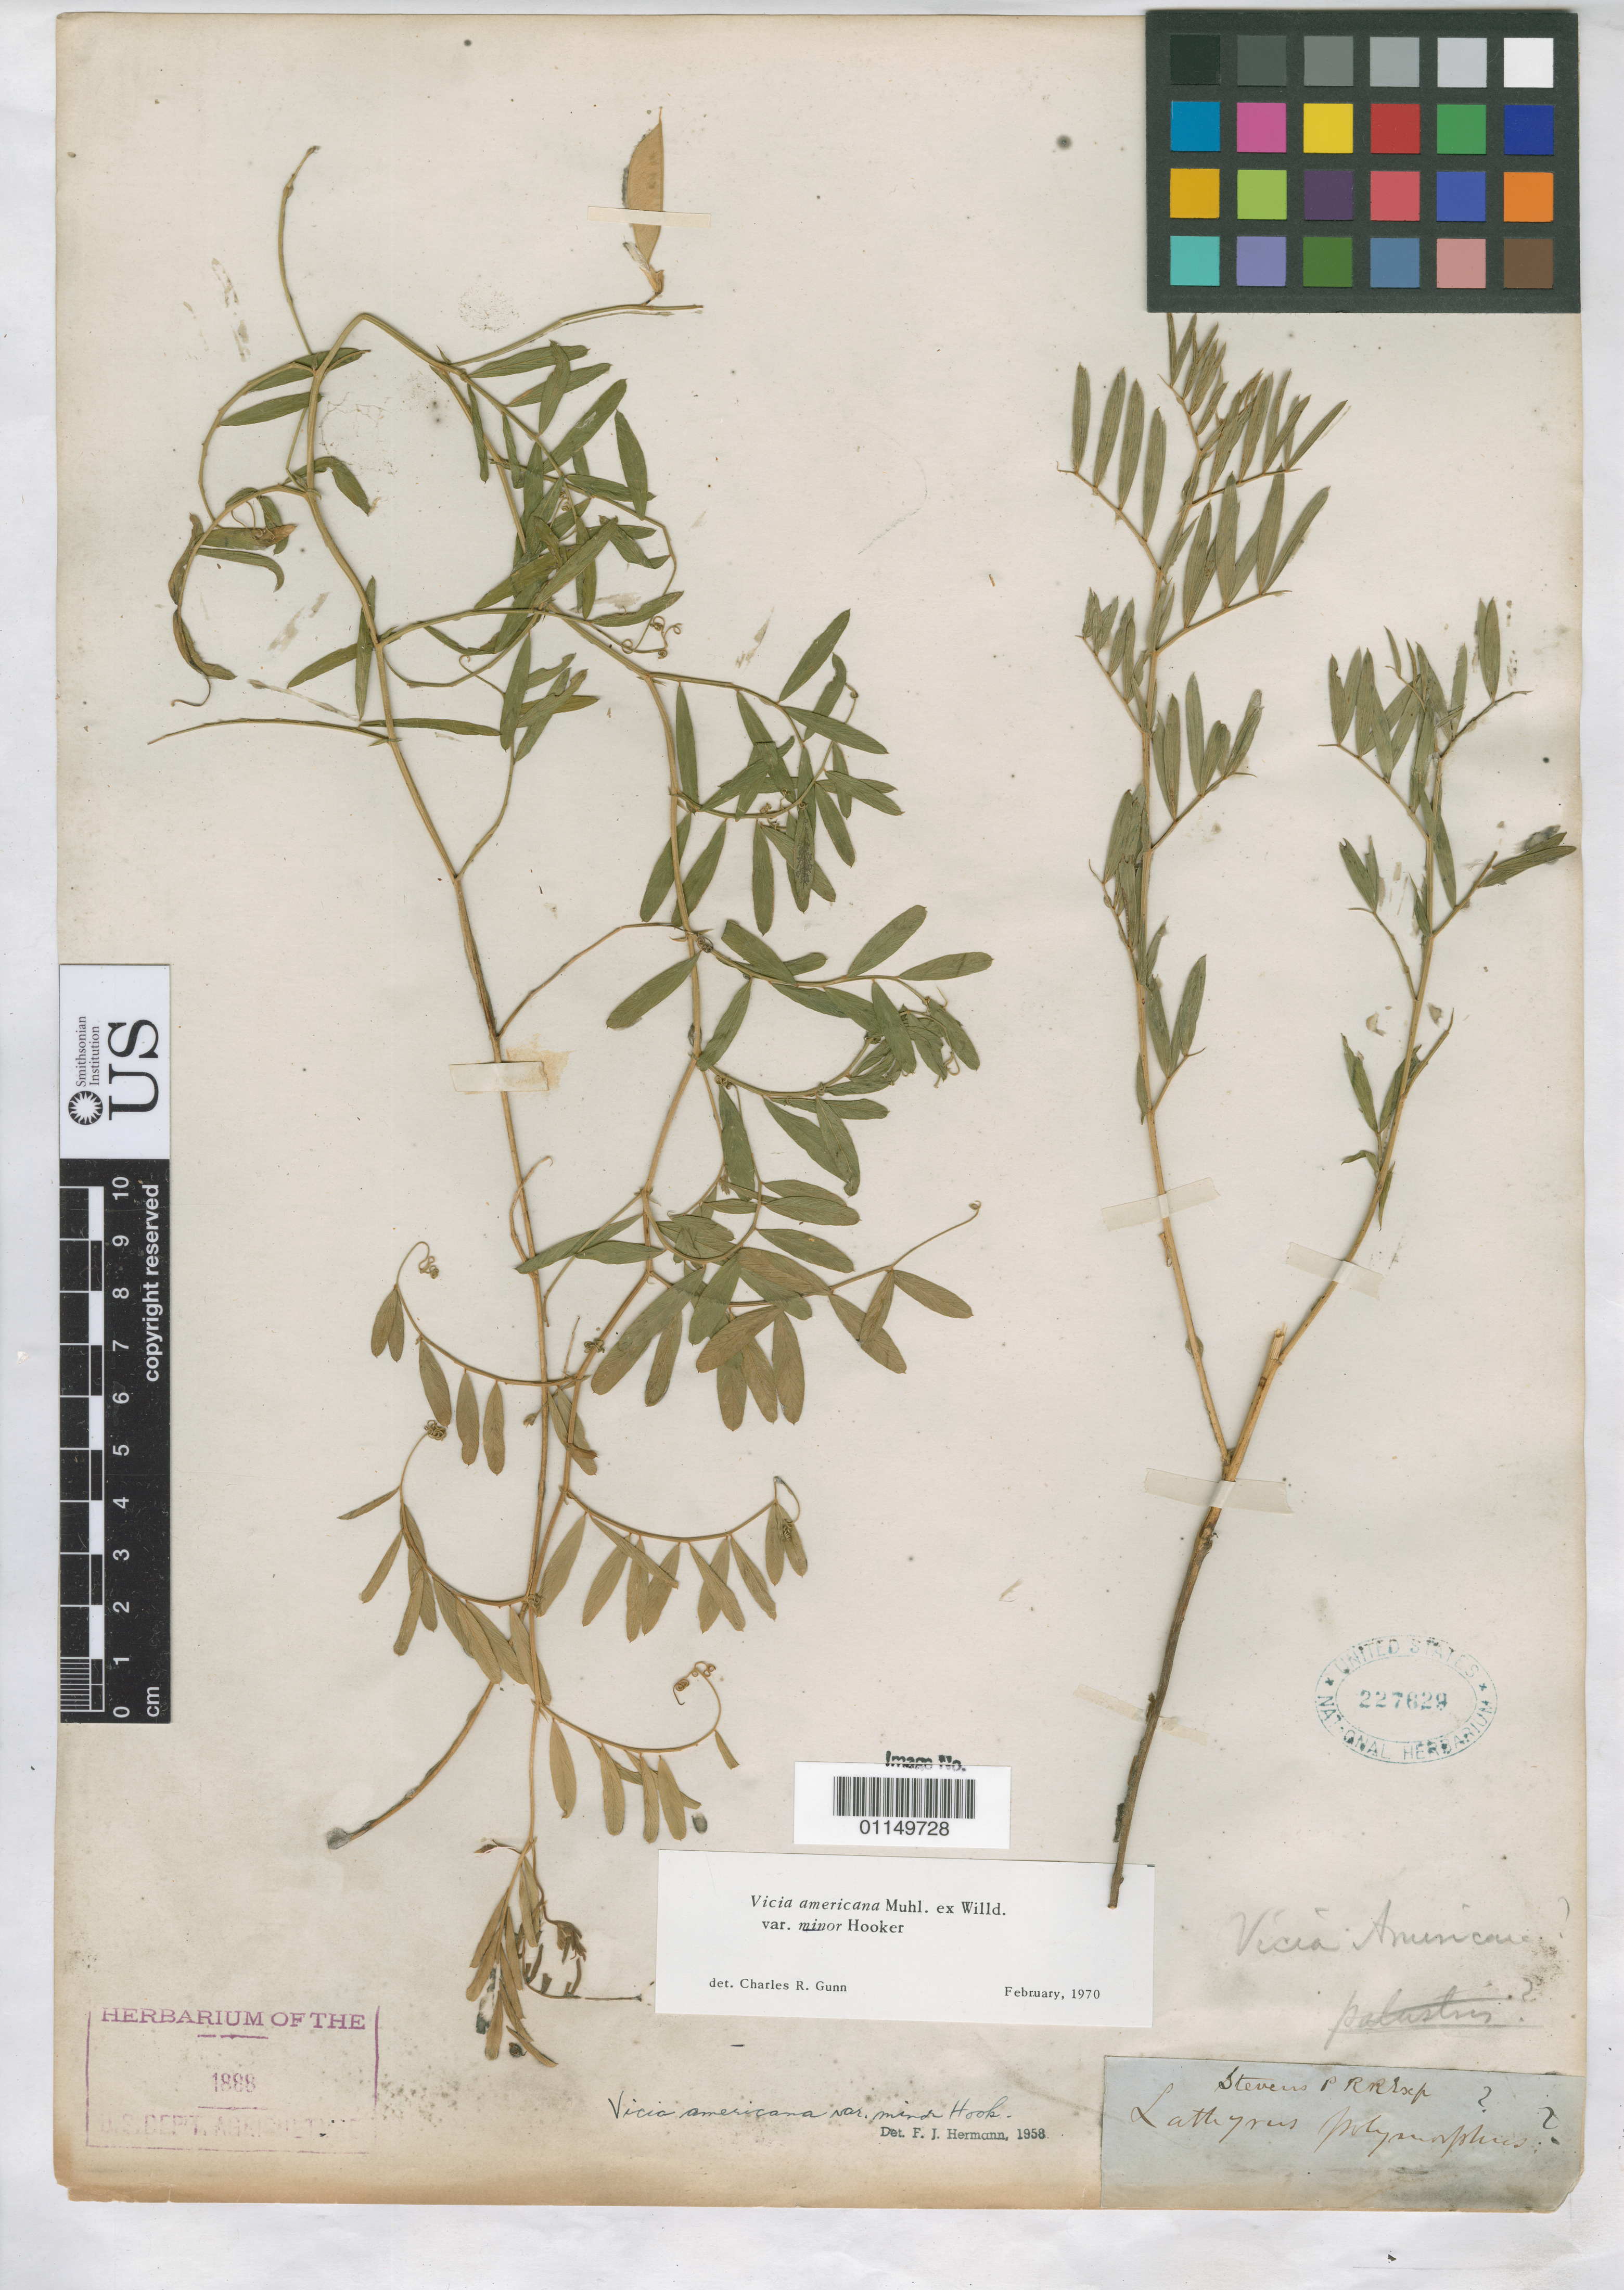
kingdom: Plantae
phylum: Tracheophyta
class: Magnoliopsida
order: Fabales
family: Fabaceae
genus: Vicia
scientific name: Vicia americana var. minor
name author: Hook.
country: United States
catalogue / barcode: US 227629